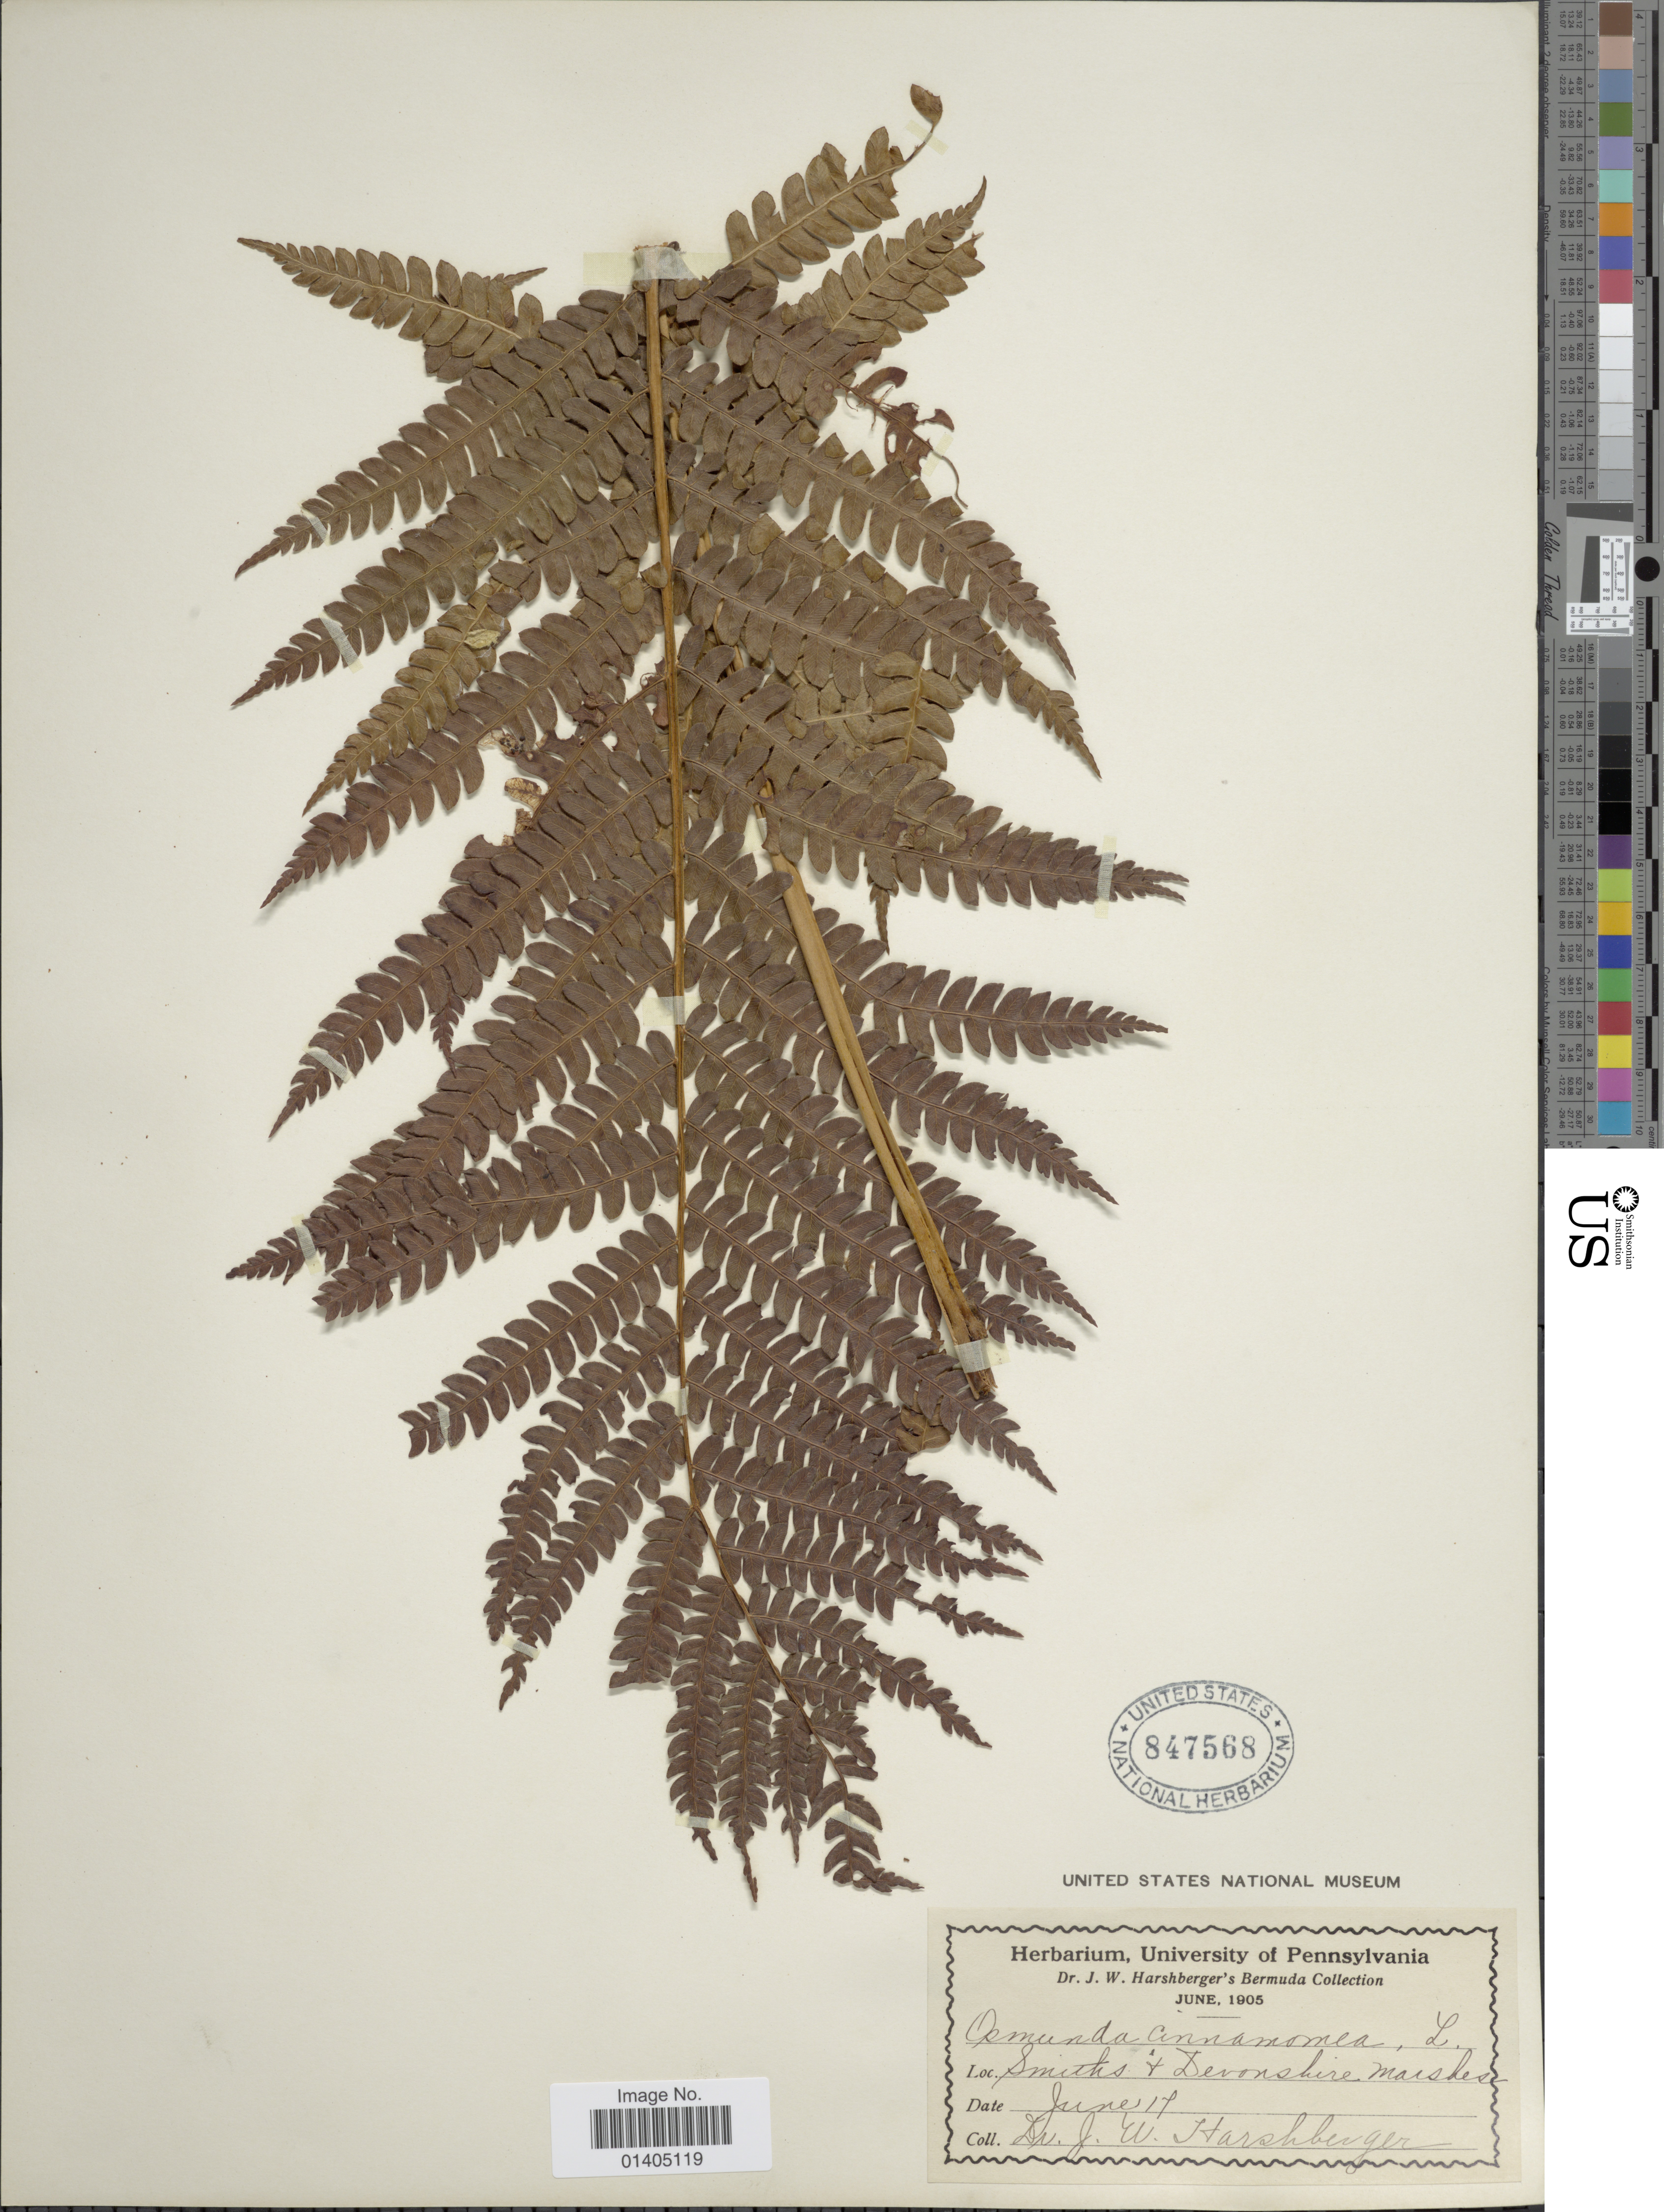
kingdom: Plantae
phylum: Tracheophyta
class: Polypodiopsida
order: Osmundales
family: Osmundaceae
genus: Osmundastrum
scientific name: Osmundastrum cinnamomeum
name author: (L.) C. Presl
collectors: J. W. Harshberger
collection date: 1905-06-17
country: Bermuda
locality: Smiths + Devonshire Marshes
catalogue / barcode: US 847568